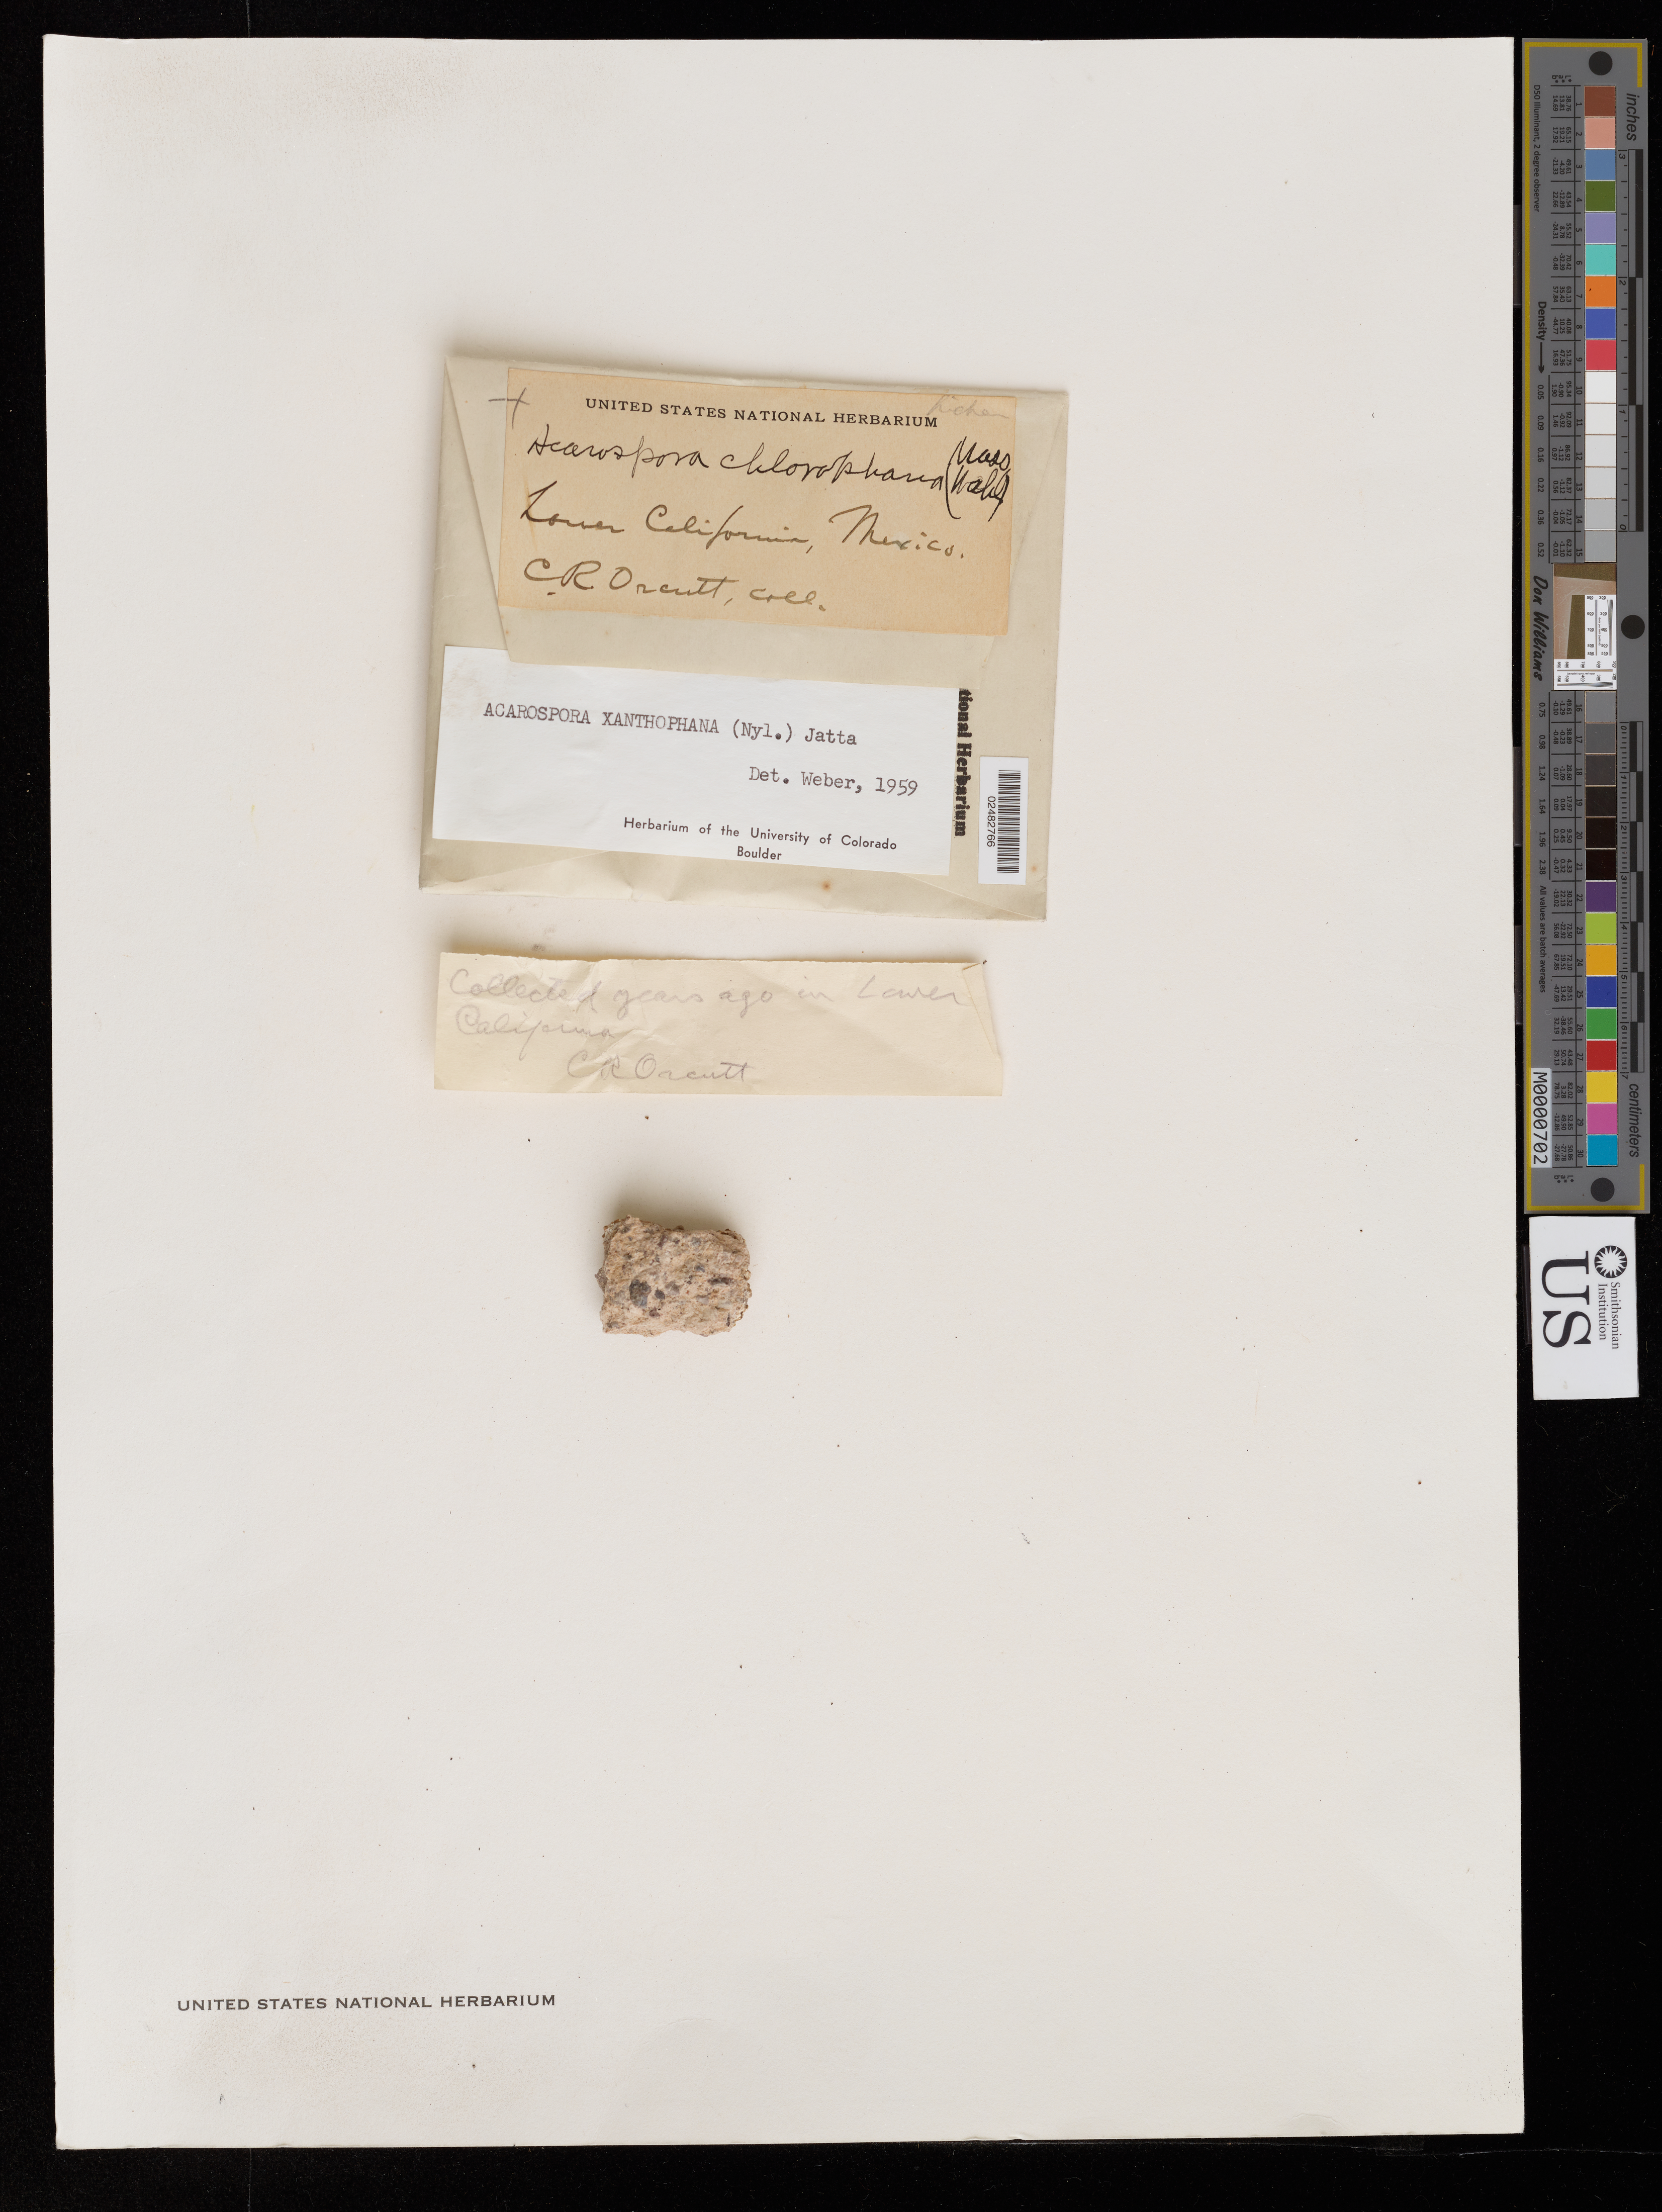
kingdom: Fungi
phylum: Ascomycota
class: Lecanoromycetes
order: Acarosporales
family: Acarosporaceae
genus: Acarospora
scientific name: Acarospora xanthophana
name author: (Nyl.) Jatta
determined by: Weber, --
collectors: C. R. Orcutt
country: Mexico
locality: Lower California